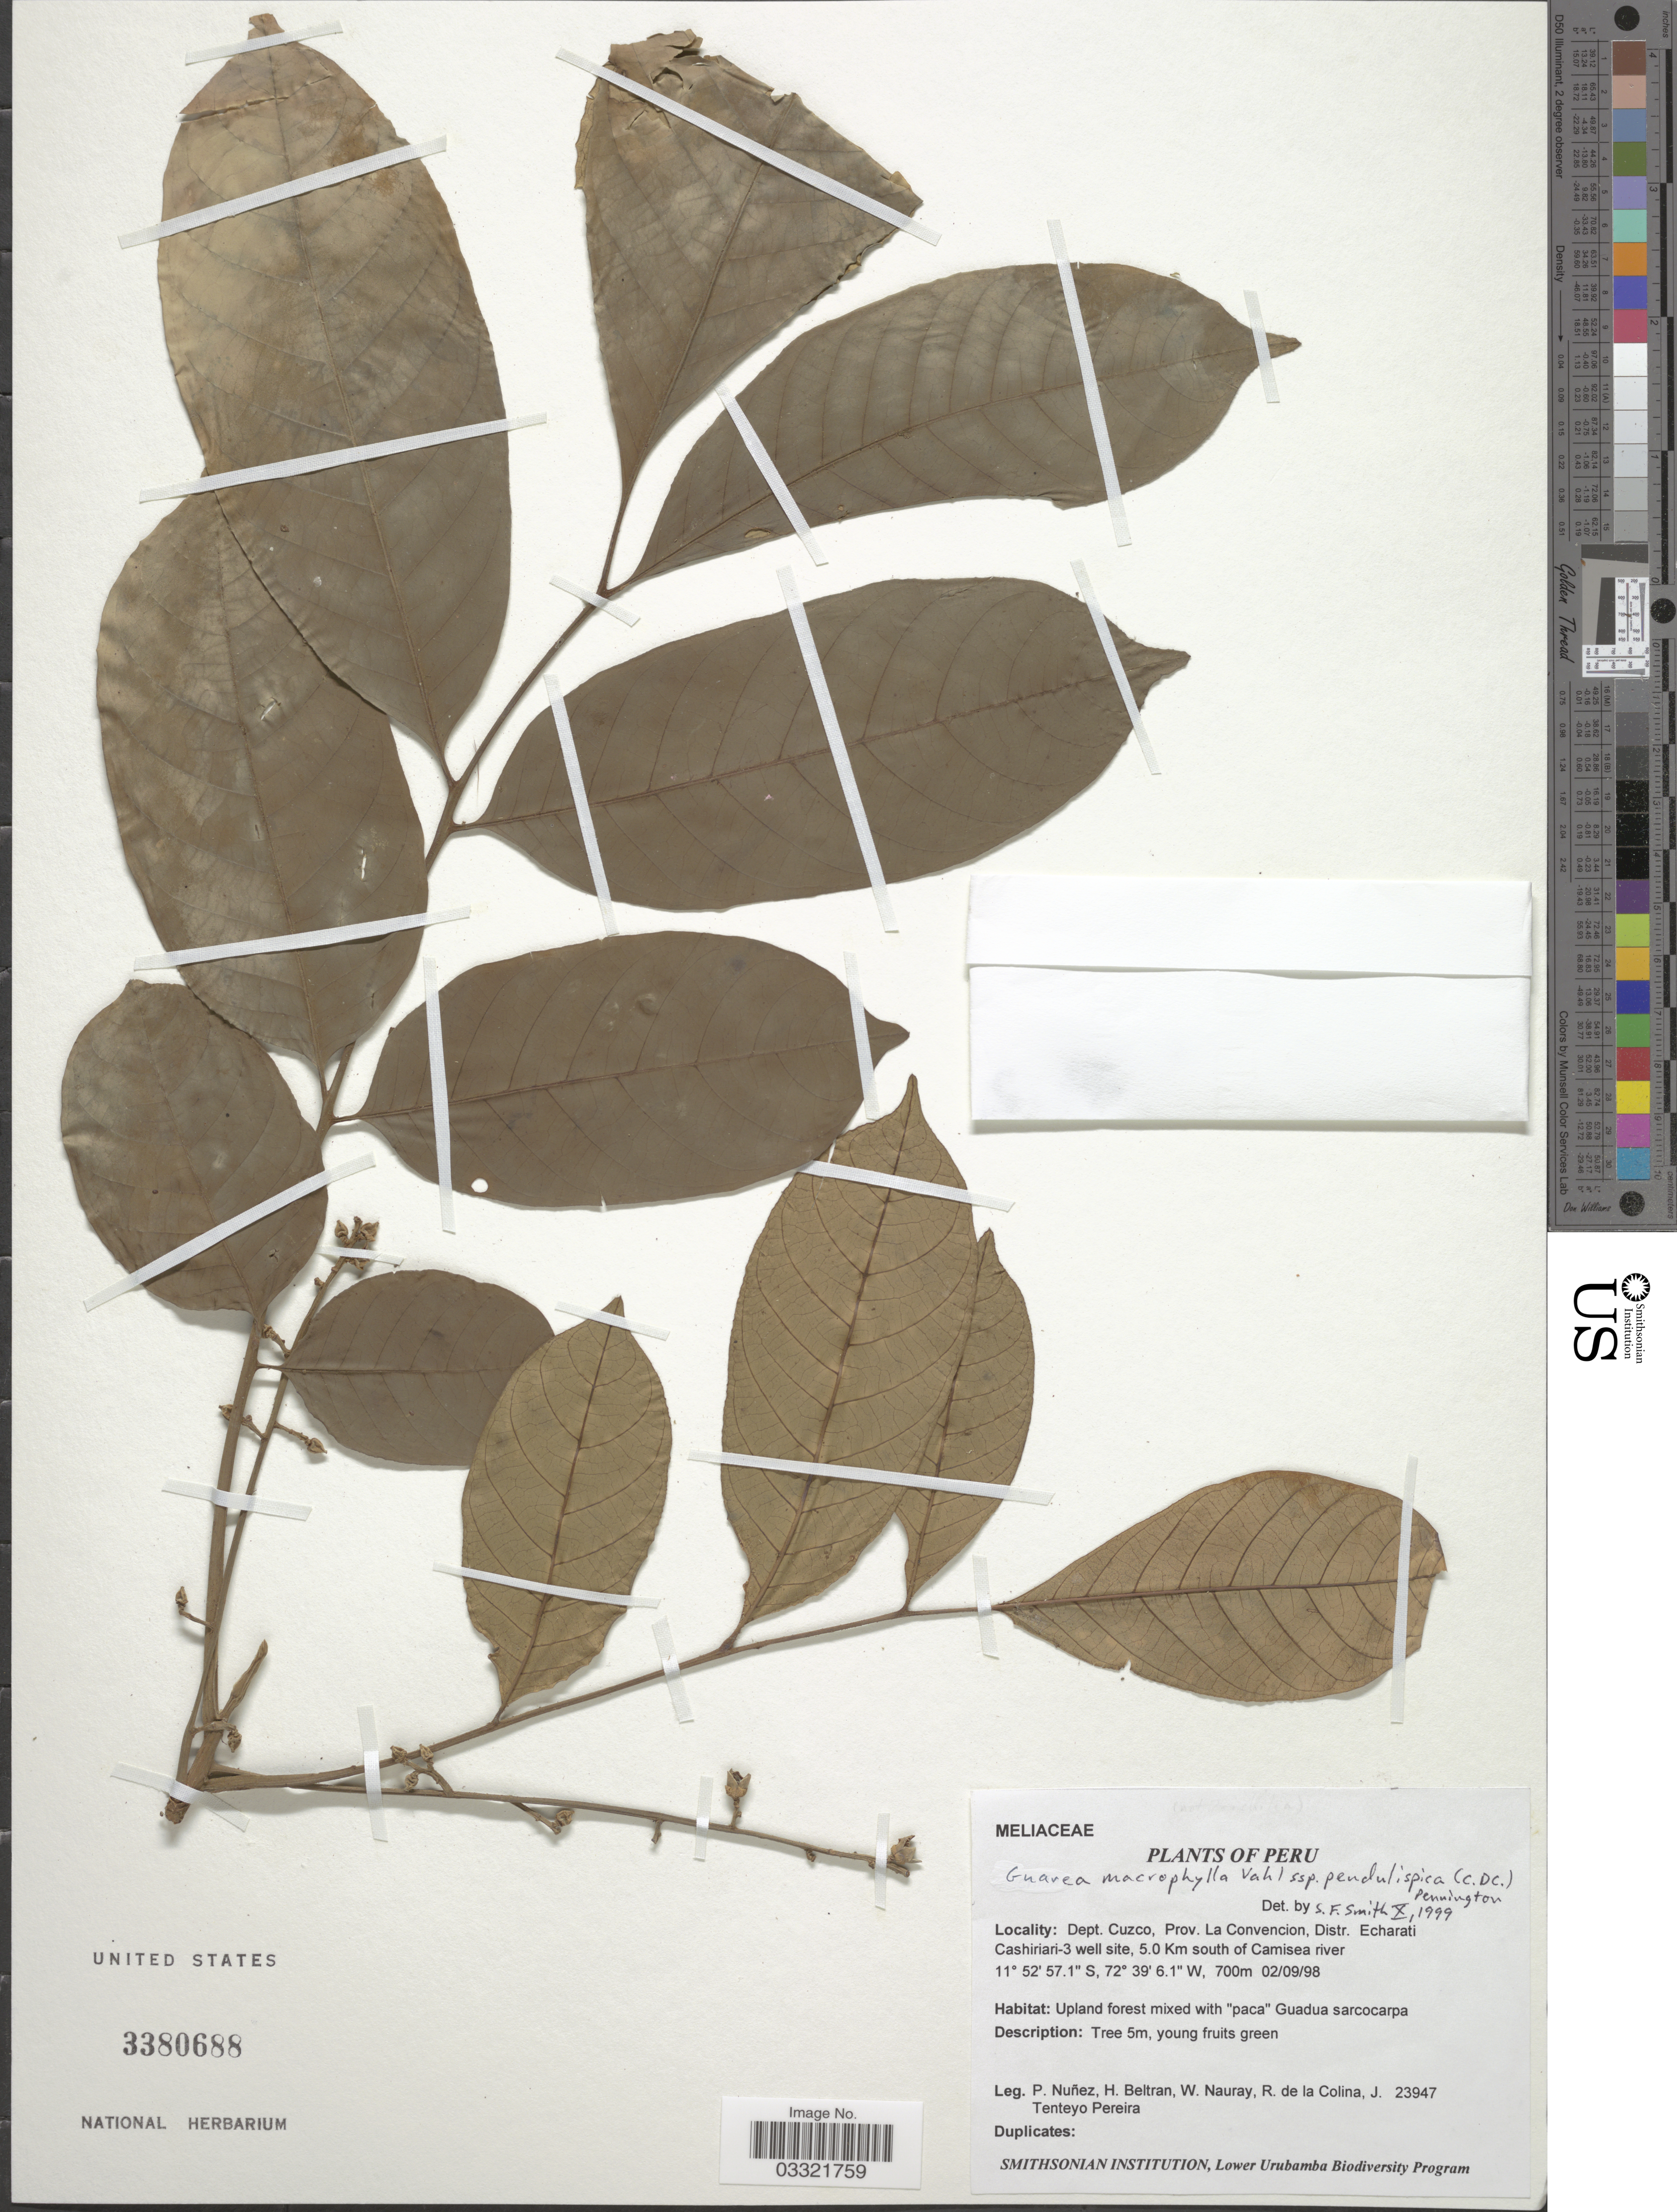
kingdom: Plantae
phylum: Tracheophyta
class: Magnoliopsida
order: Sapindales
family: Meliaceae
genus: Guarea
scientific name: Guarea macrophylla subsp. pendulispica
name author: (C. DC.) T.D. Penn.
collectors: P. Nuñez V., H. Beltran, W. Nauray, R. Colina & J. T. Pereira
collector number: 23947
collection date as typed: Transcribed d/m/y: 2/9/98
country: Peru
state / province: Cusco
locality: Dept. Cuzco, Prov. La Convencion, Distr. Echarati. Cashiriari-3 well site, 5.0 Km south of Camisea river.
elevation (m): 700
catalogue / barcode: US 3380688